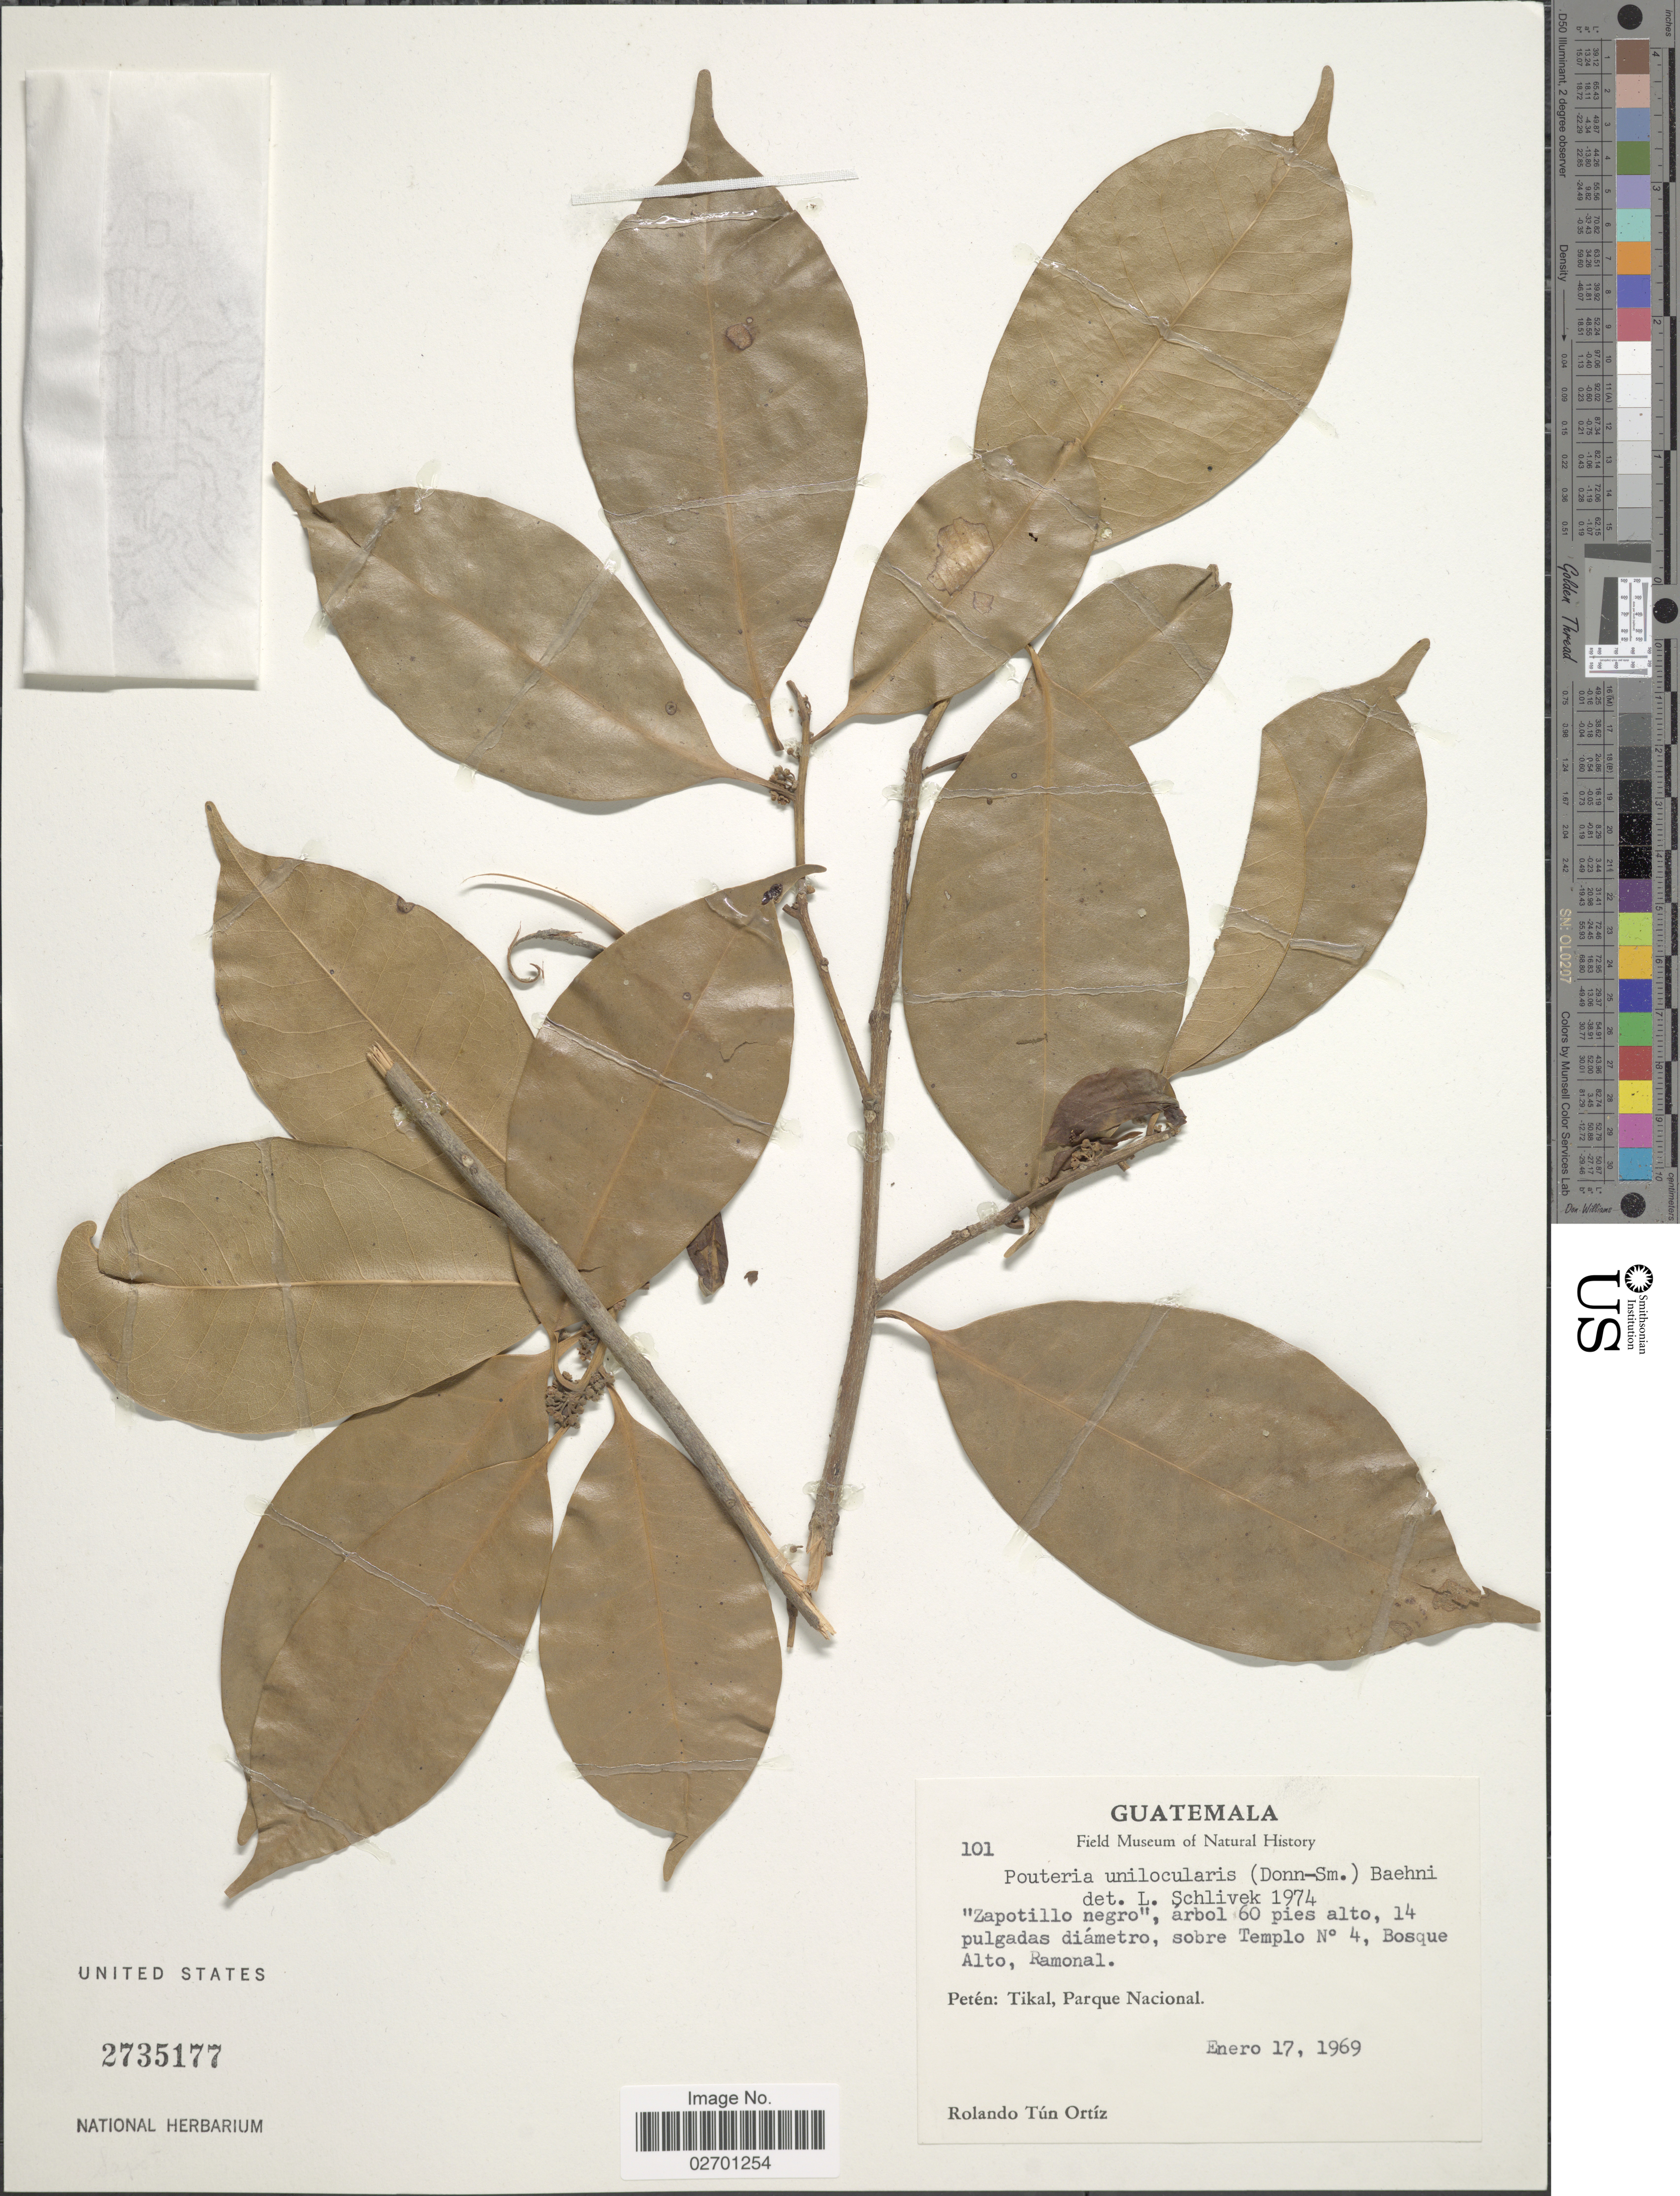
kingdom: Plantae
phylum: Tracheophyta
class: Magnoliopsida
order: Ericales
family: Sapotaceae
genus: Pouteria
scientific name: Pouteria reticulata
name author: (Engl.) Eyma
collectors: R. T. Ortíz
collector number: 101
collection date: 1969-01-17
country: Guatemala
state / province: El Petén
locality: Sobre Templo N° 4, Bosque Alto, Ramonal, Tikal, Parque Nacional.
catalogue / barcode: US 2735177